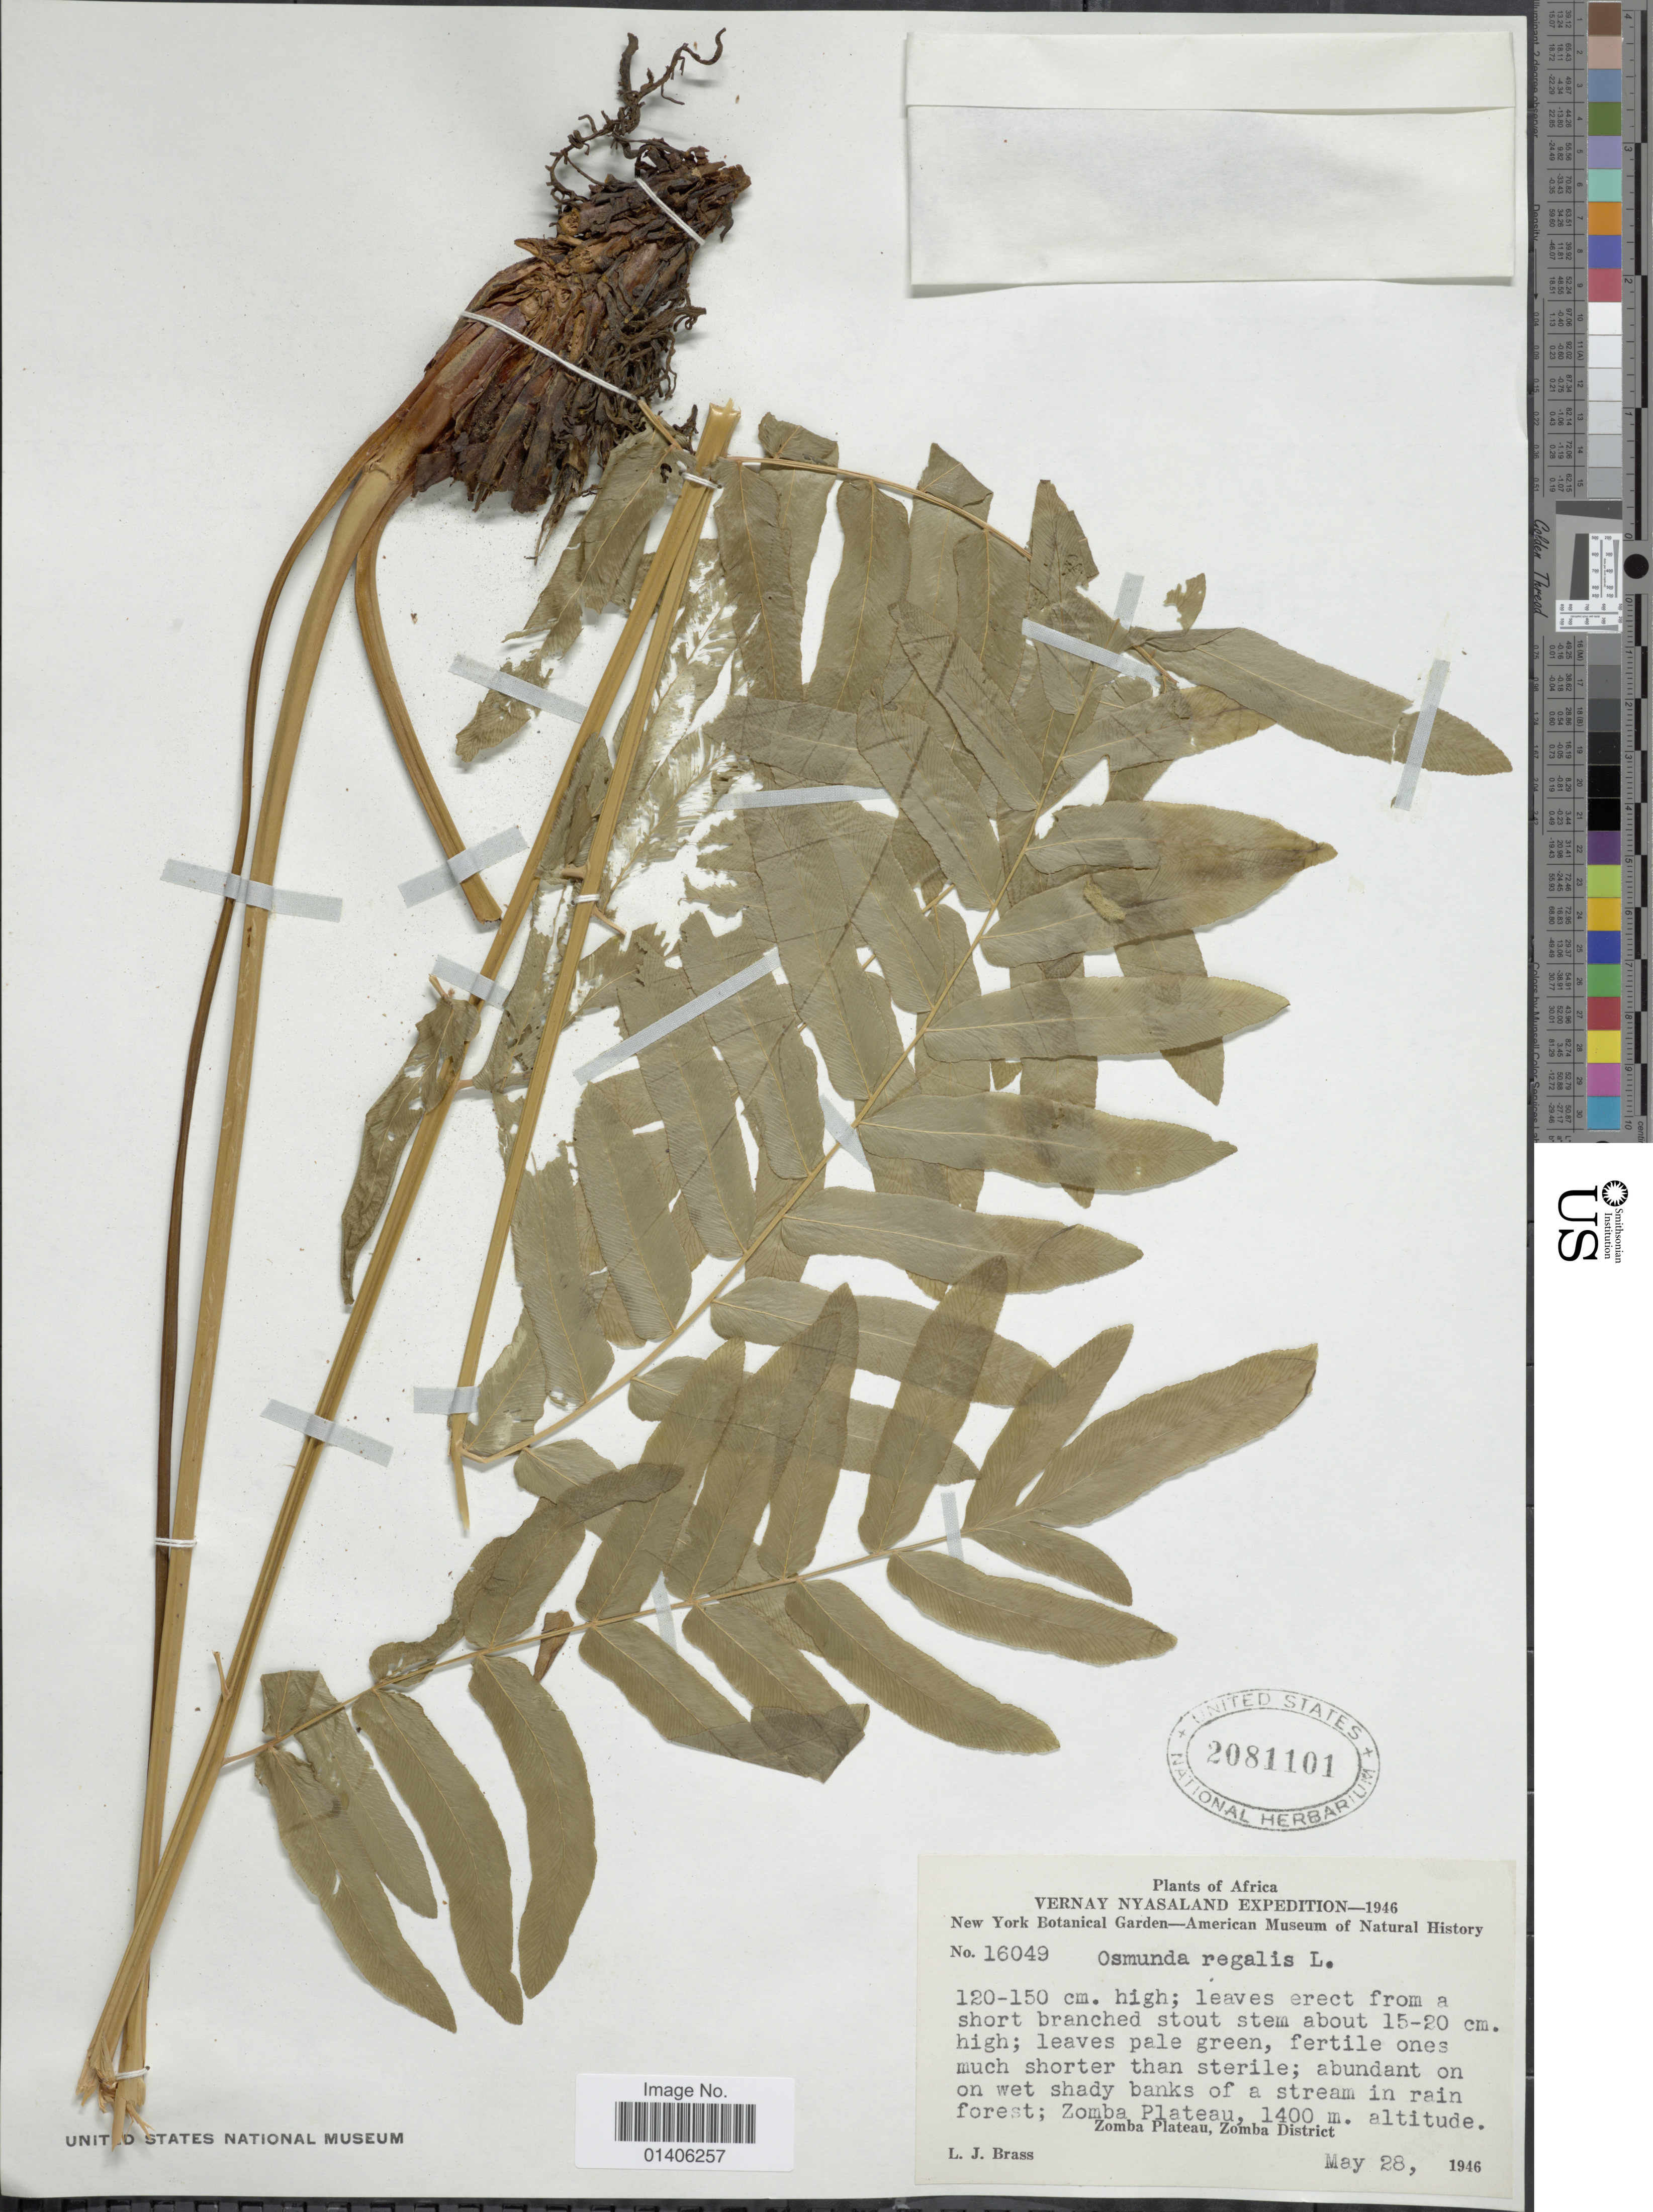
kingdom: Plantae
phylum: Tracheophyta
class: Polypodiopsida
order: Osmundales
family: Osmundaceae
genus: Osmunda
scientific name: Osmunda regalis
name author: L.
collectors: L. J. Brass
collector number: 16049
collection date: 1946-05-28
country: Malawi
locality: Africa, abundant on wet shady shady banks of a stream in rain forest; Zoba Plateau, Zomba District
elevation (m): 1400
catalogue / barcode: US 2081101